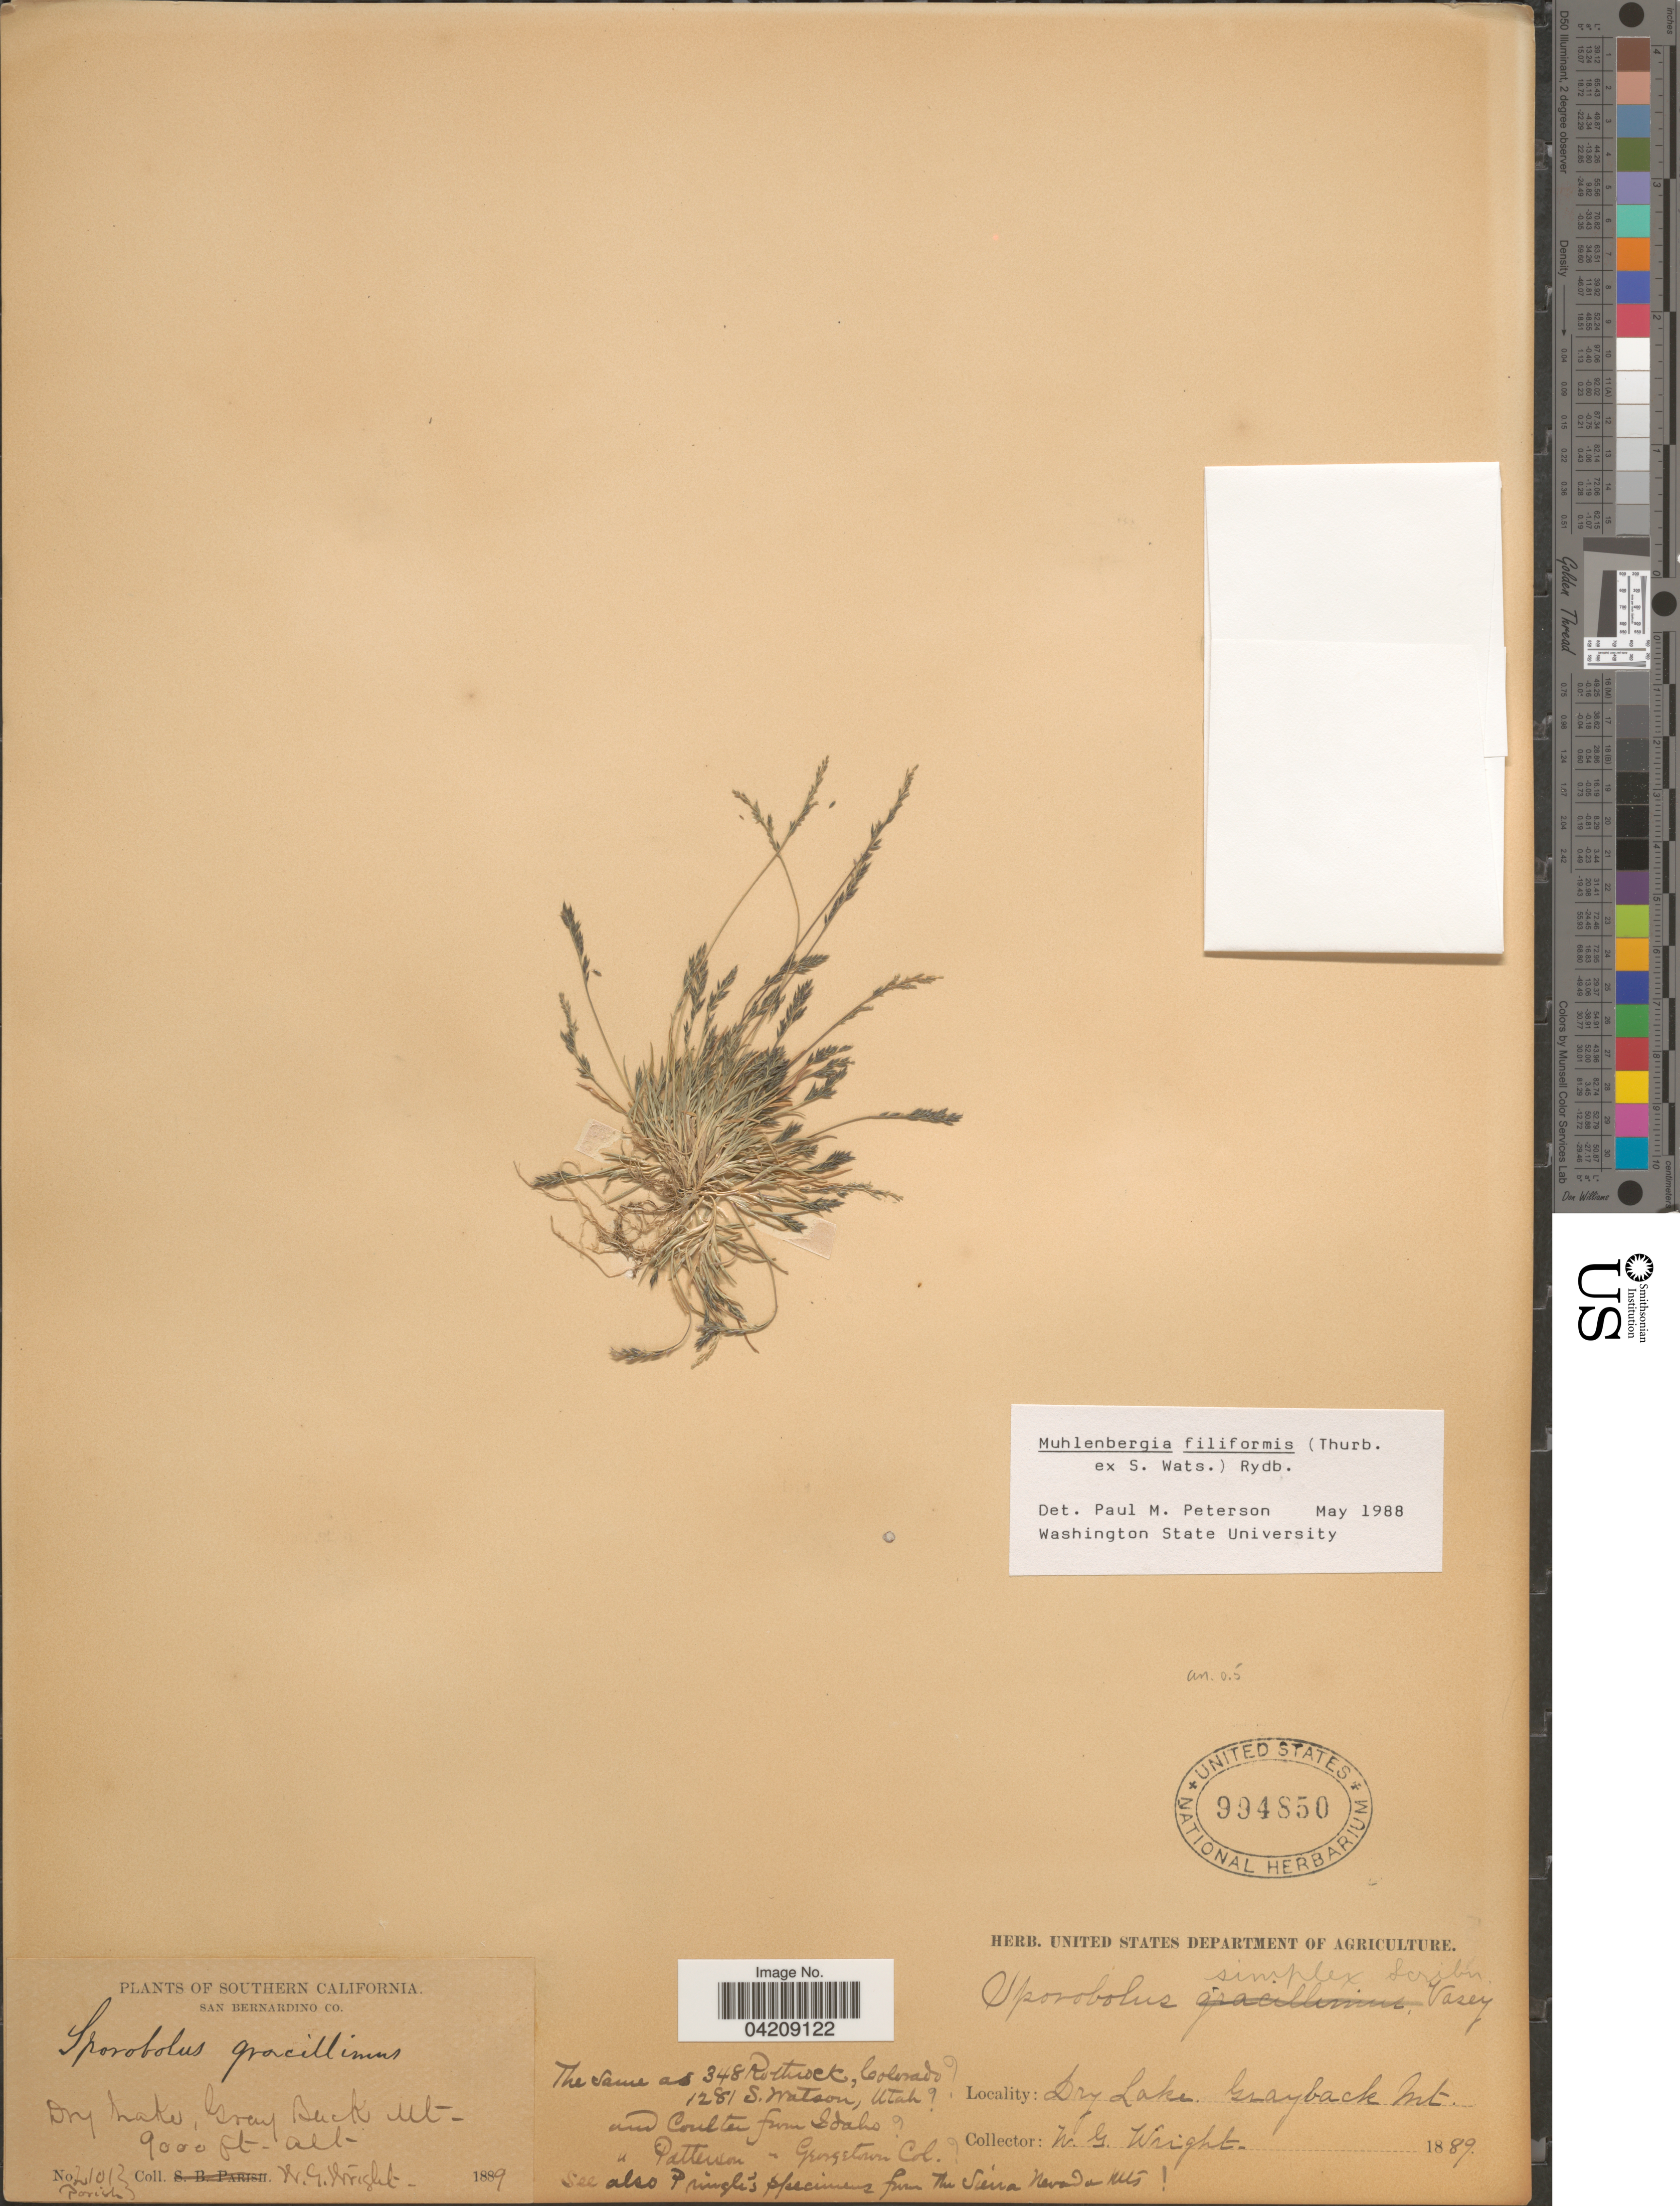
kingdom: Plantae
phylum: Tracheophyta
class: Liliopsida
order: Poales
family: Poaceae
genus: Muhlenbergia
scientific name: Muhlenbergia filiformis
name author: (Thurb. ex S. Watson) Rydb.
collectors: W. G. Wright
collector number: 2101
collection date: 1889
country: United States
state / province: California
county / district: San Bernardino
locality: Southern California. San Bernardino Co. Dry Lake, Gray Back Mt.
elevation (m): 2743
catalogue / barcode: US 994850